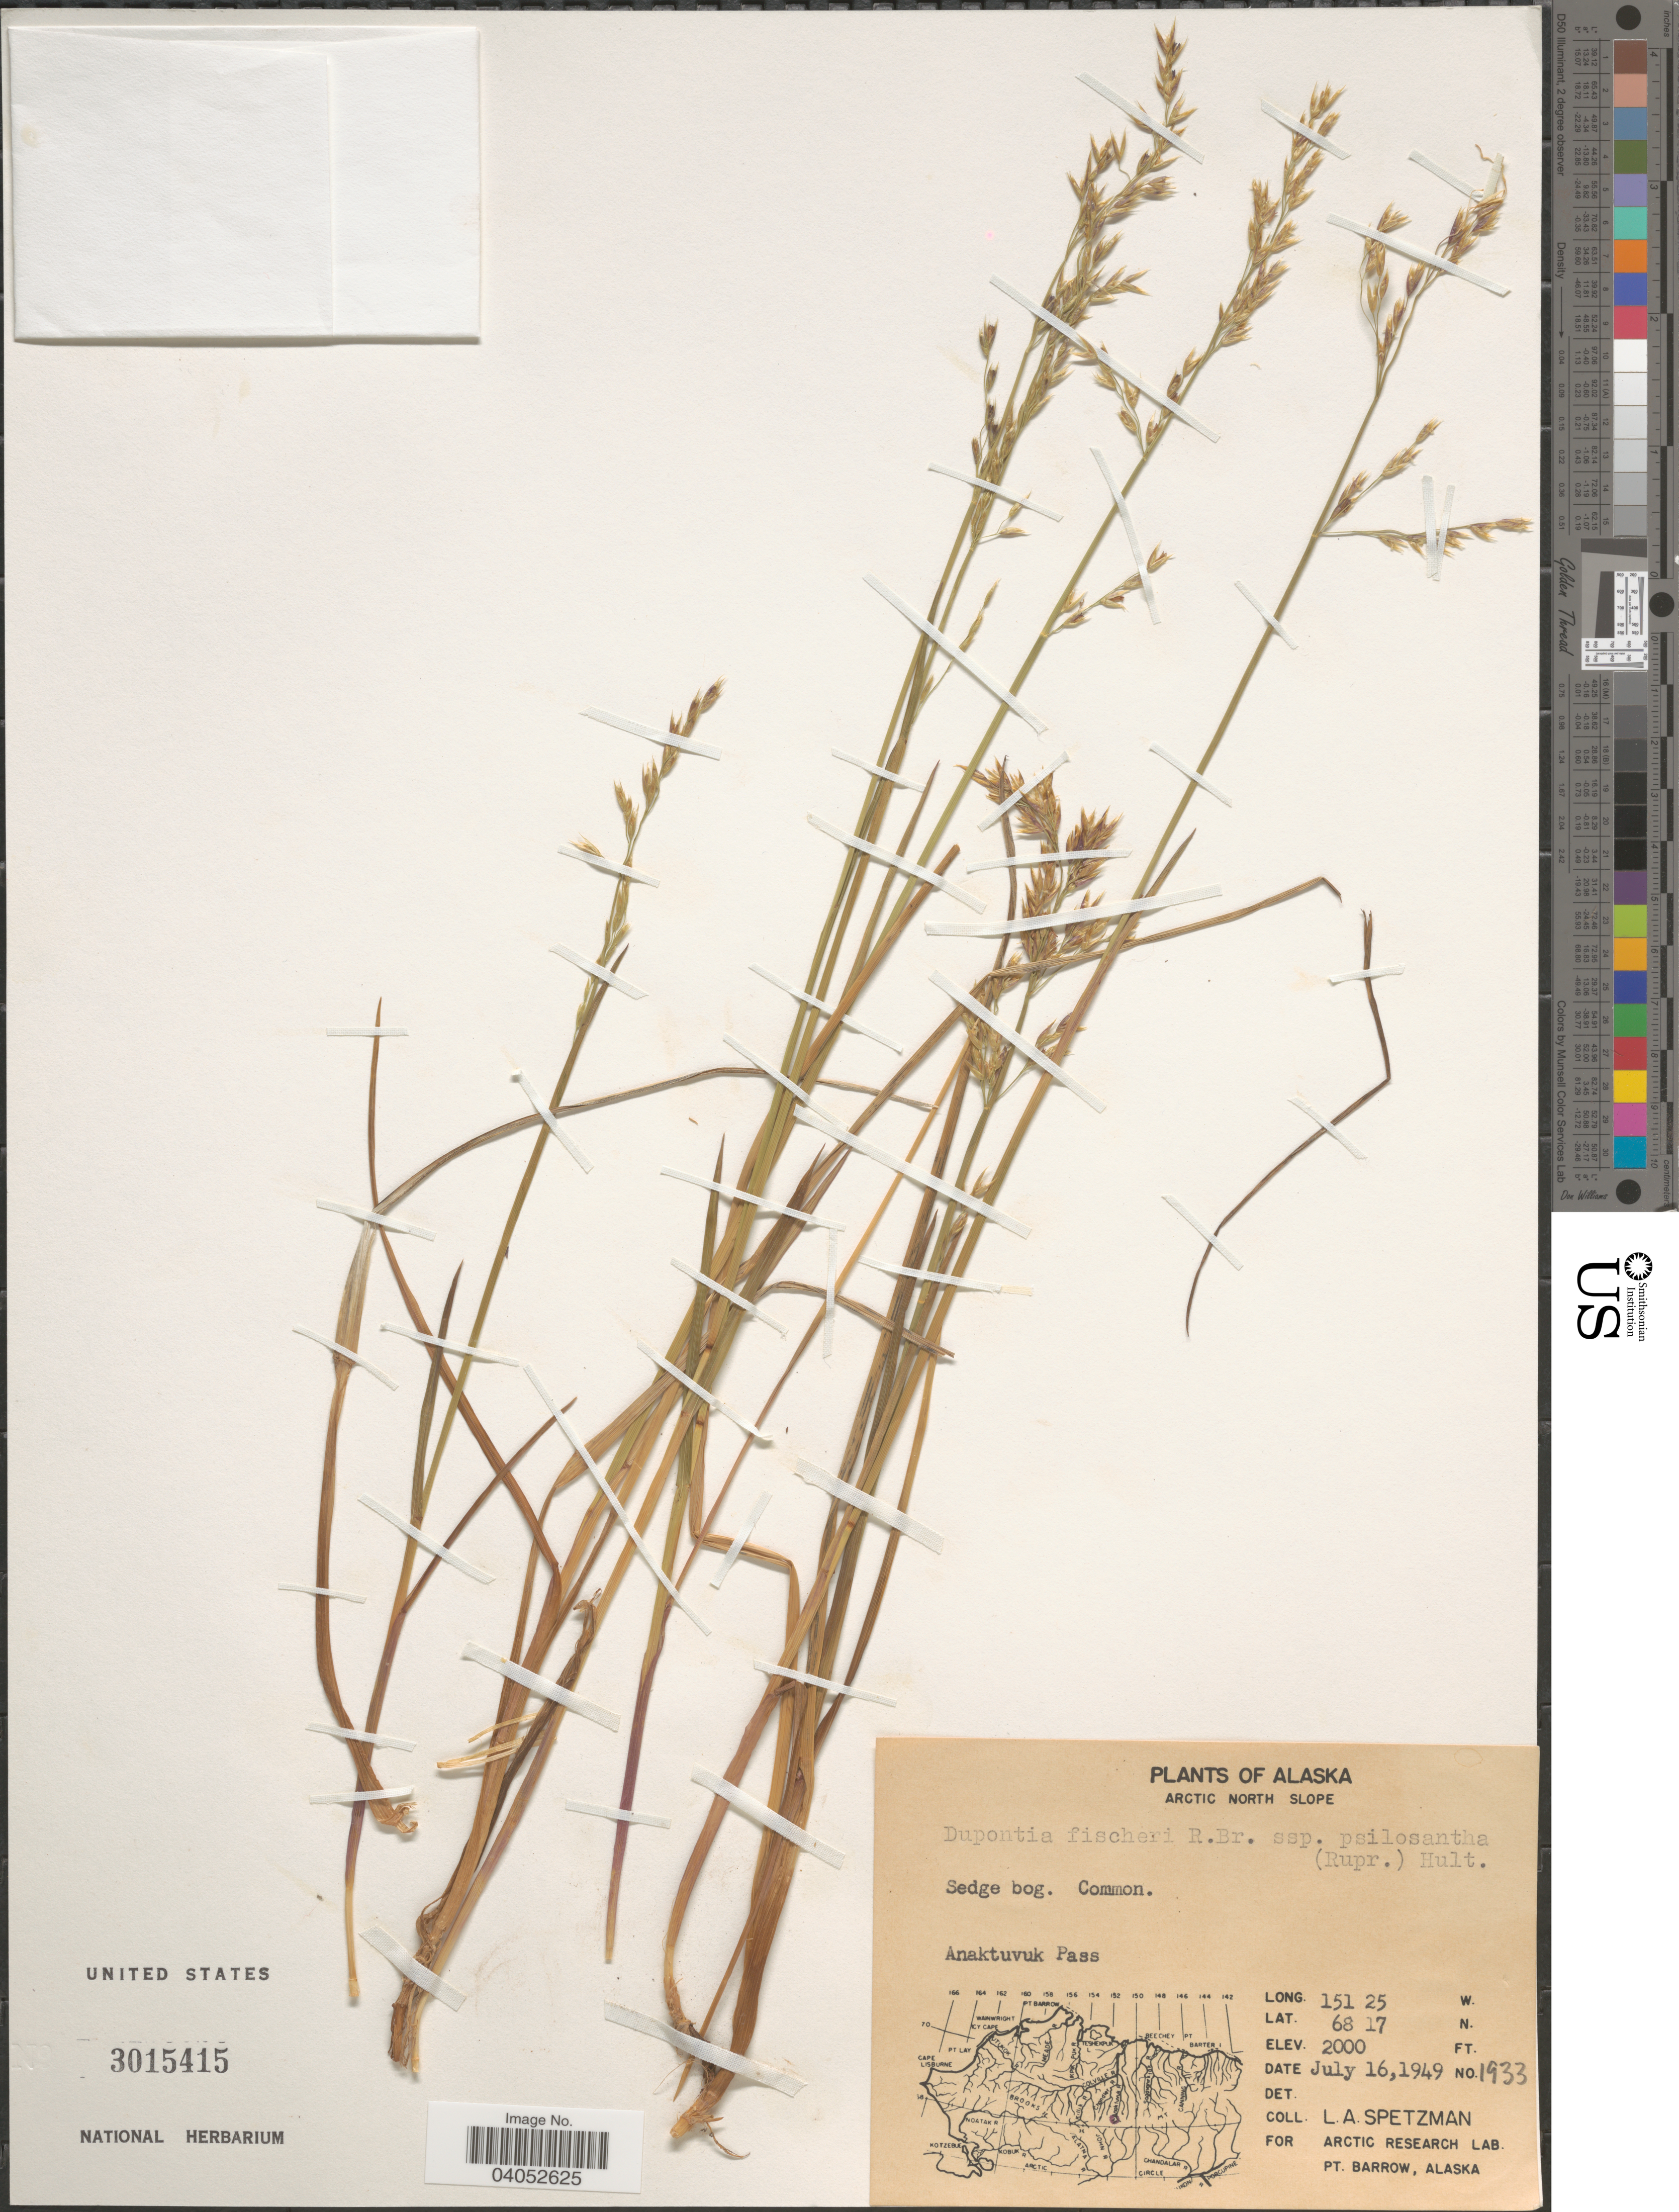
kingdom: Plantae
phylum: Tracheophyta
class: Liliopsida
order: Poales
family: Poaceae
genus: Dupontia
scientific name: Dupontia fisheri subsp. psilosantha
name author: (Rupr.) Hultén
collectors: L. Spetzman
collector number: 1933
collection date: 1949-07-16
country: United States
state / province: Alaska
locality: Arctic North Slope. Sedge bog. Anaktuvuk Pass.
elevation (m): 610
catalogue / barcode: US 3015415